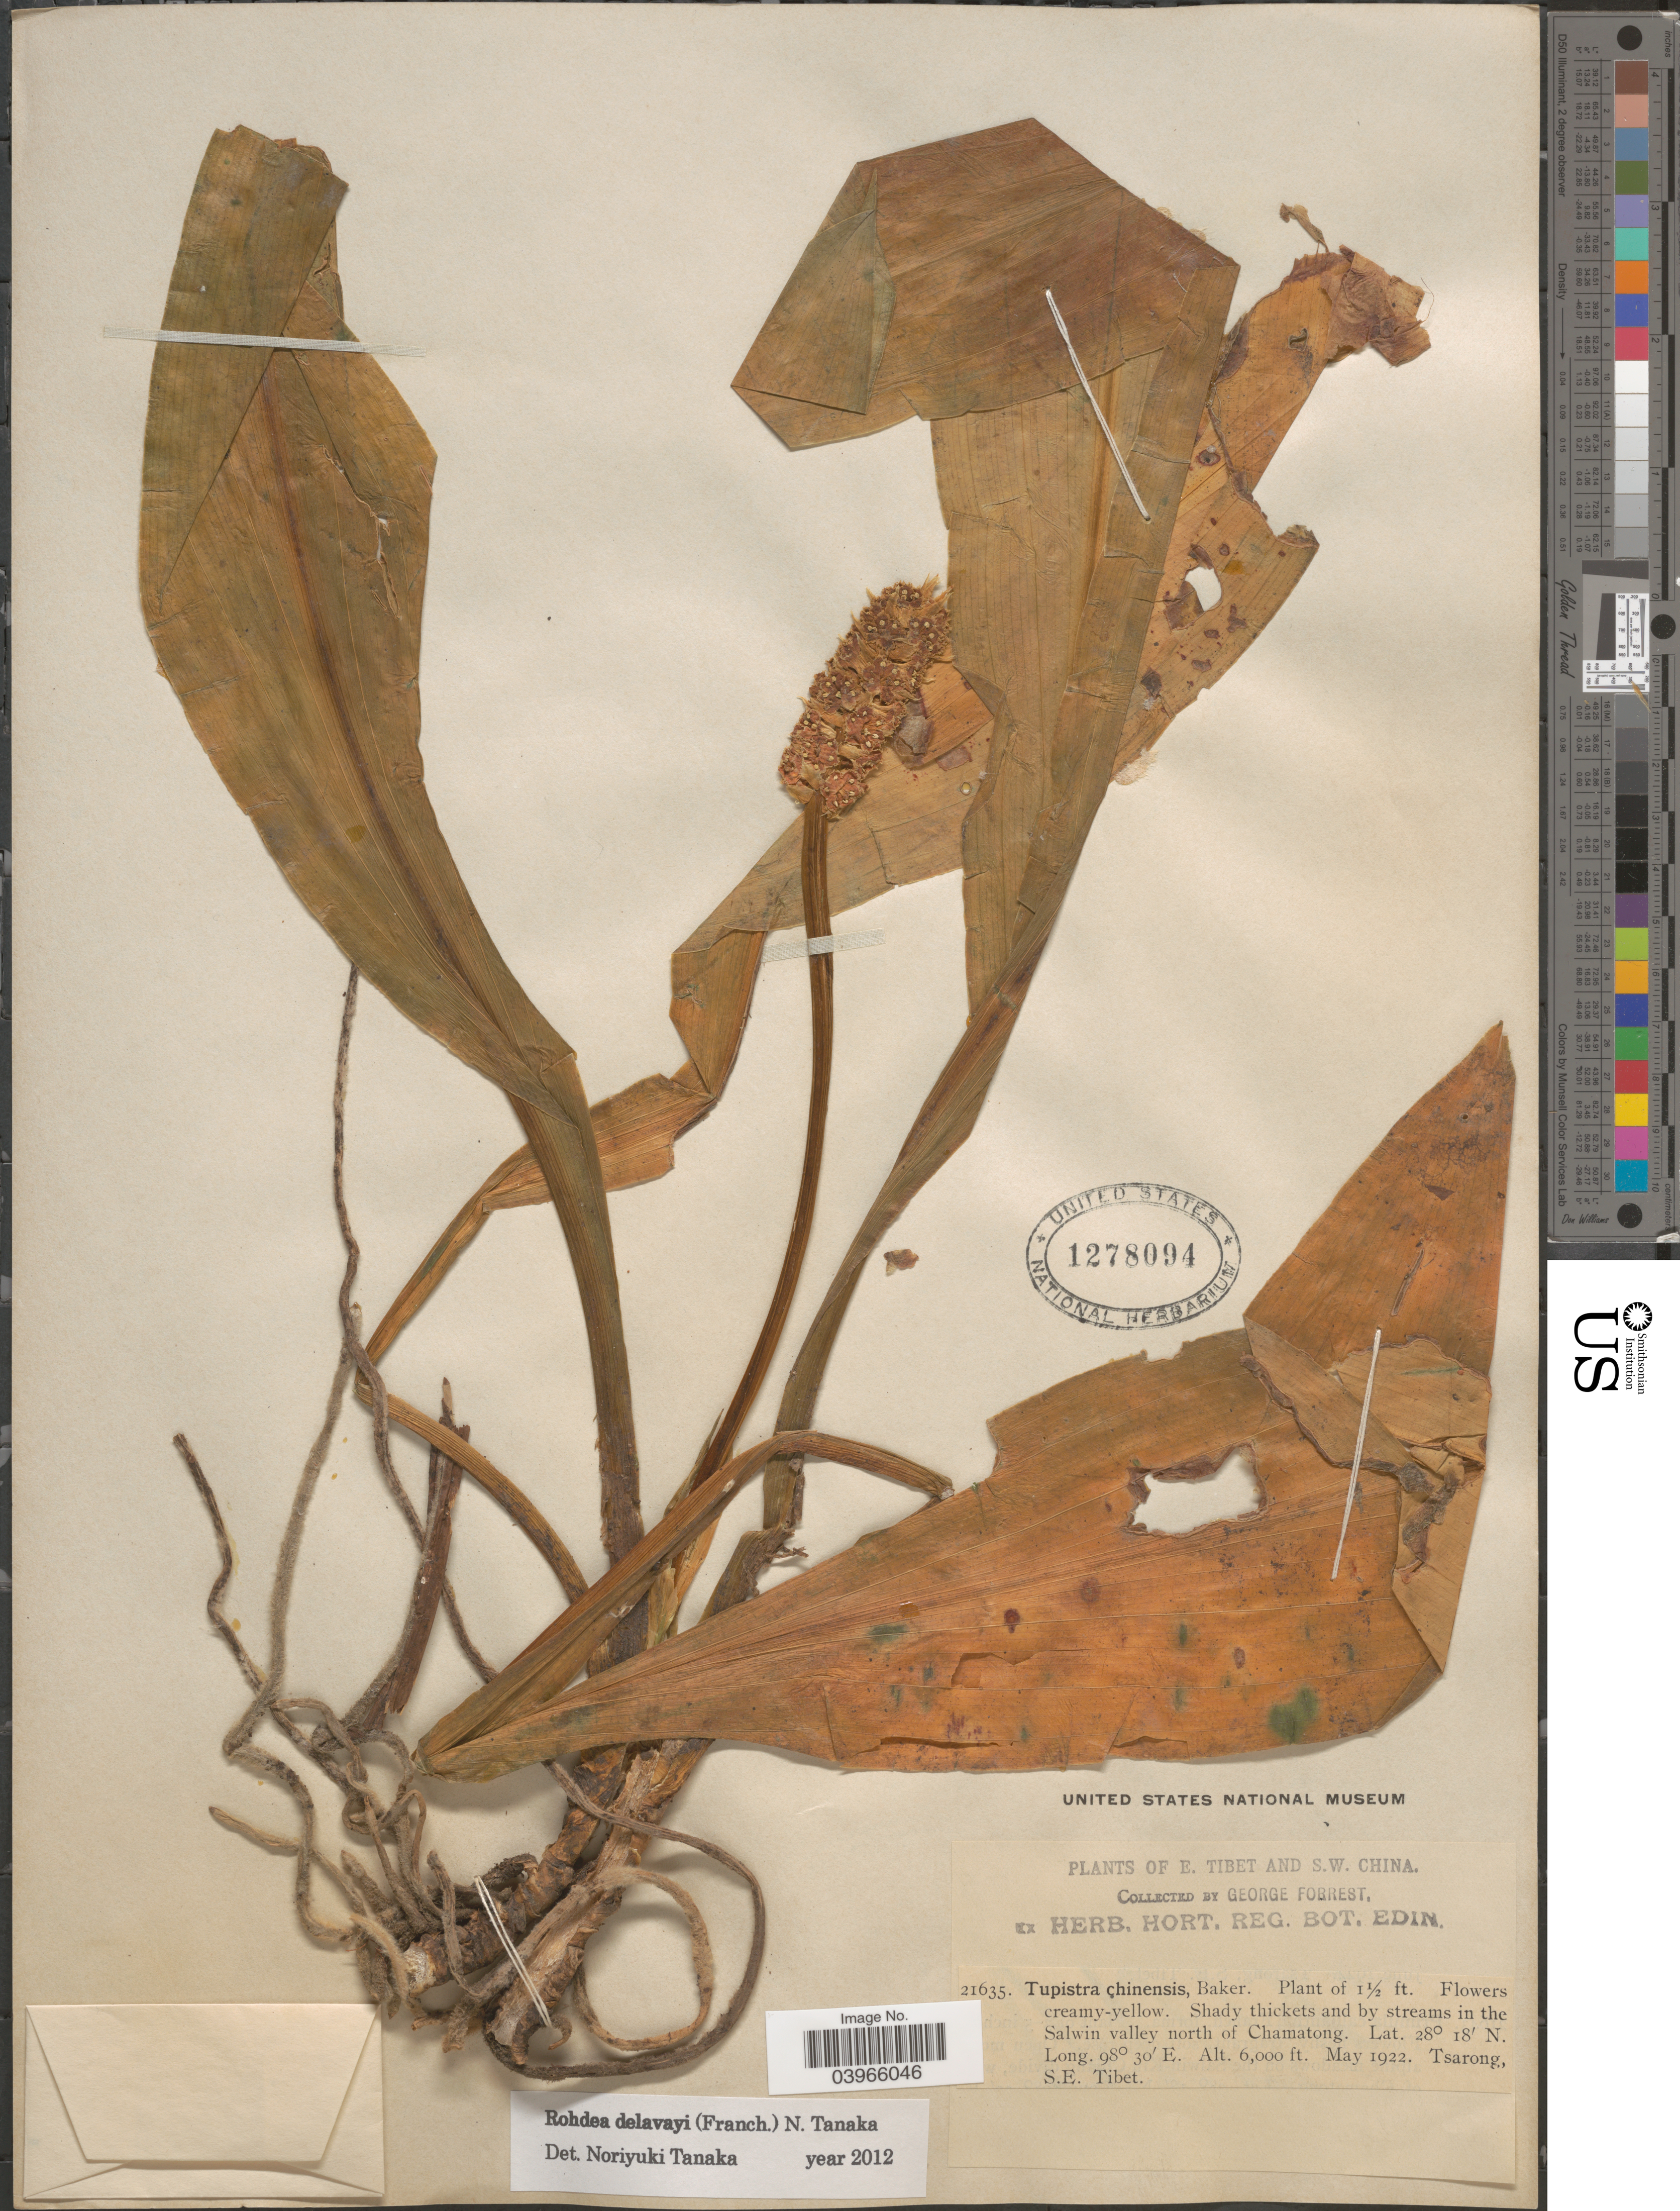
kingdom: Plantae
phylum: Tracheophyta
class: Liliopsida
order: Asparagales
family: Asparagaceae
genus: Rohdea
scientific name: Rohdea delavayi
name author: (Franch.) N. Tanaka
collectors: G. Forrest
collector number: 21635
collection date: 1922-05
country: China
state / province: Xizang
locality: E. Tibet and S.W. China. In the Salwin valley north of Chamatong. Tsarong, S.E. Tibet.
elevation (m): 1829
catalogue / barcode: US 1278094